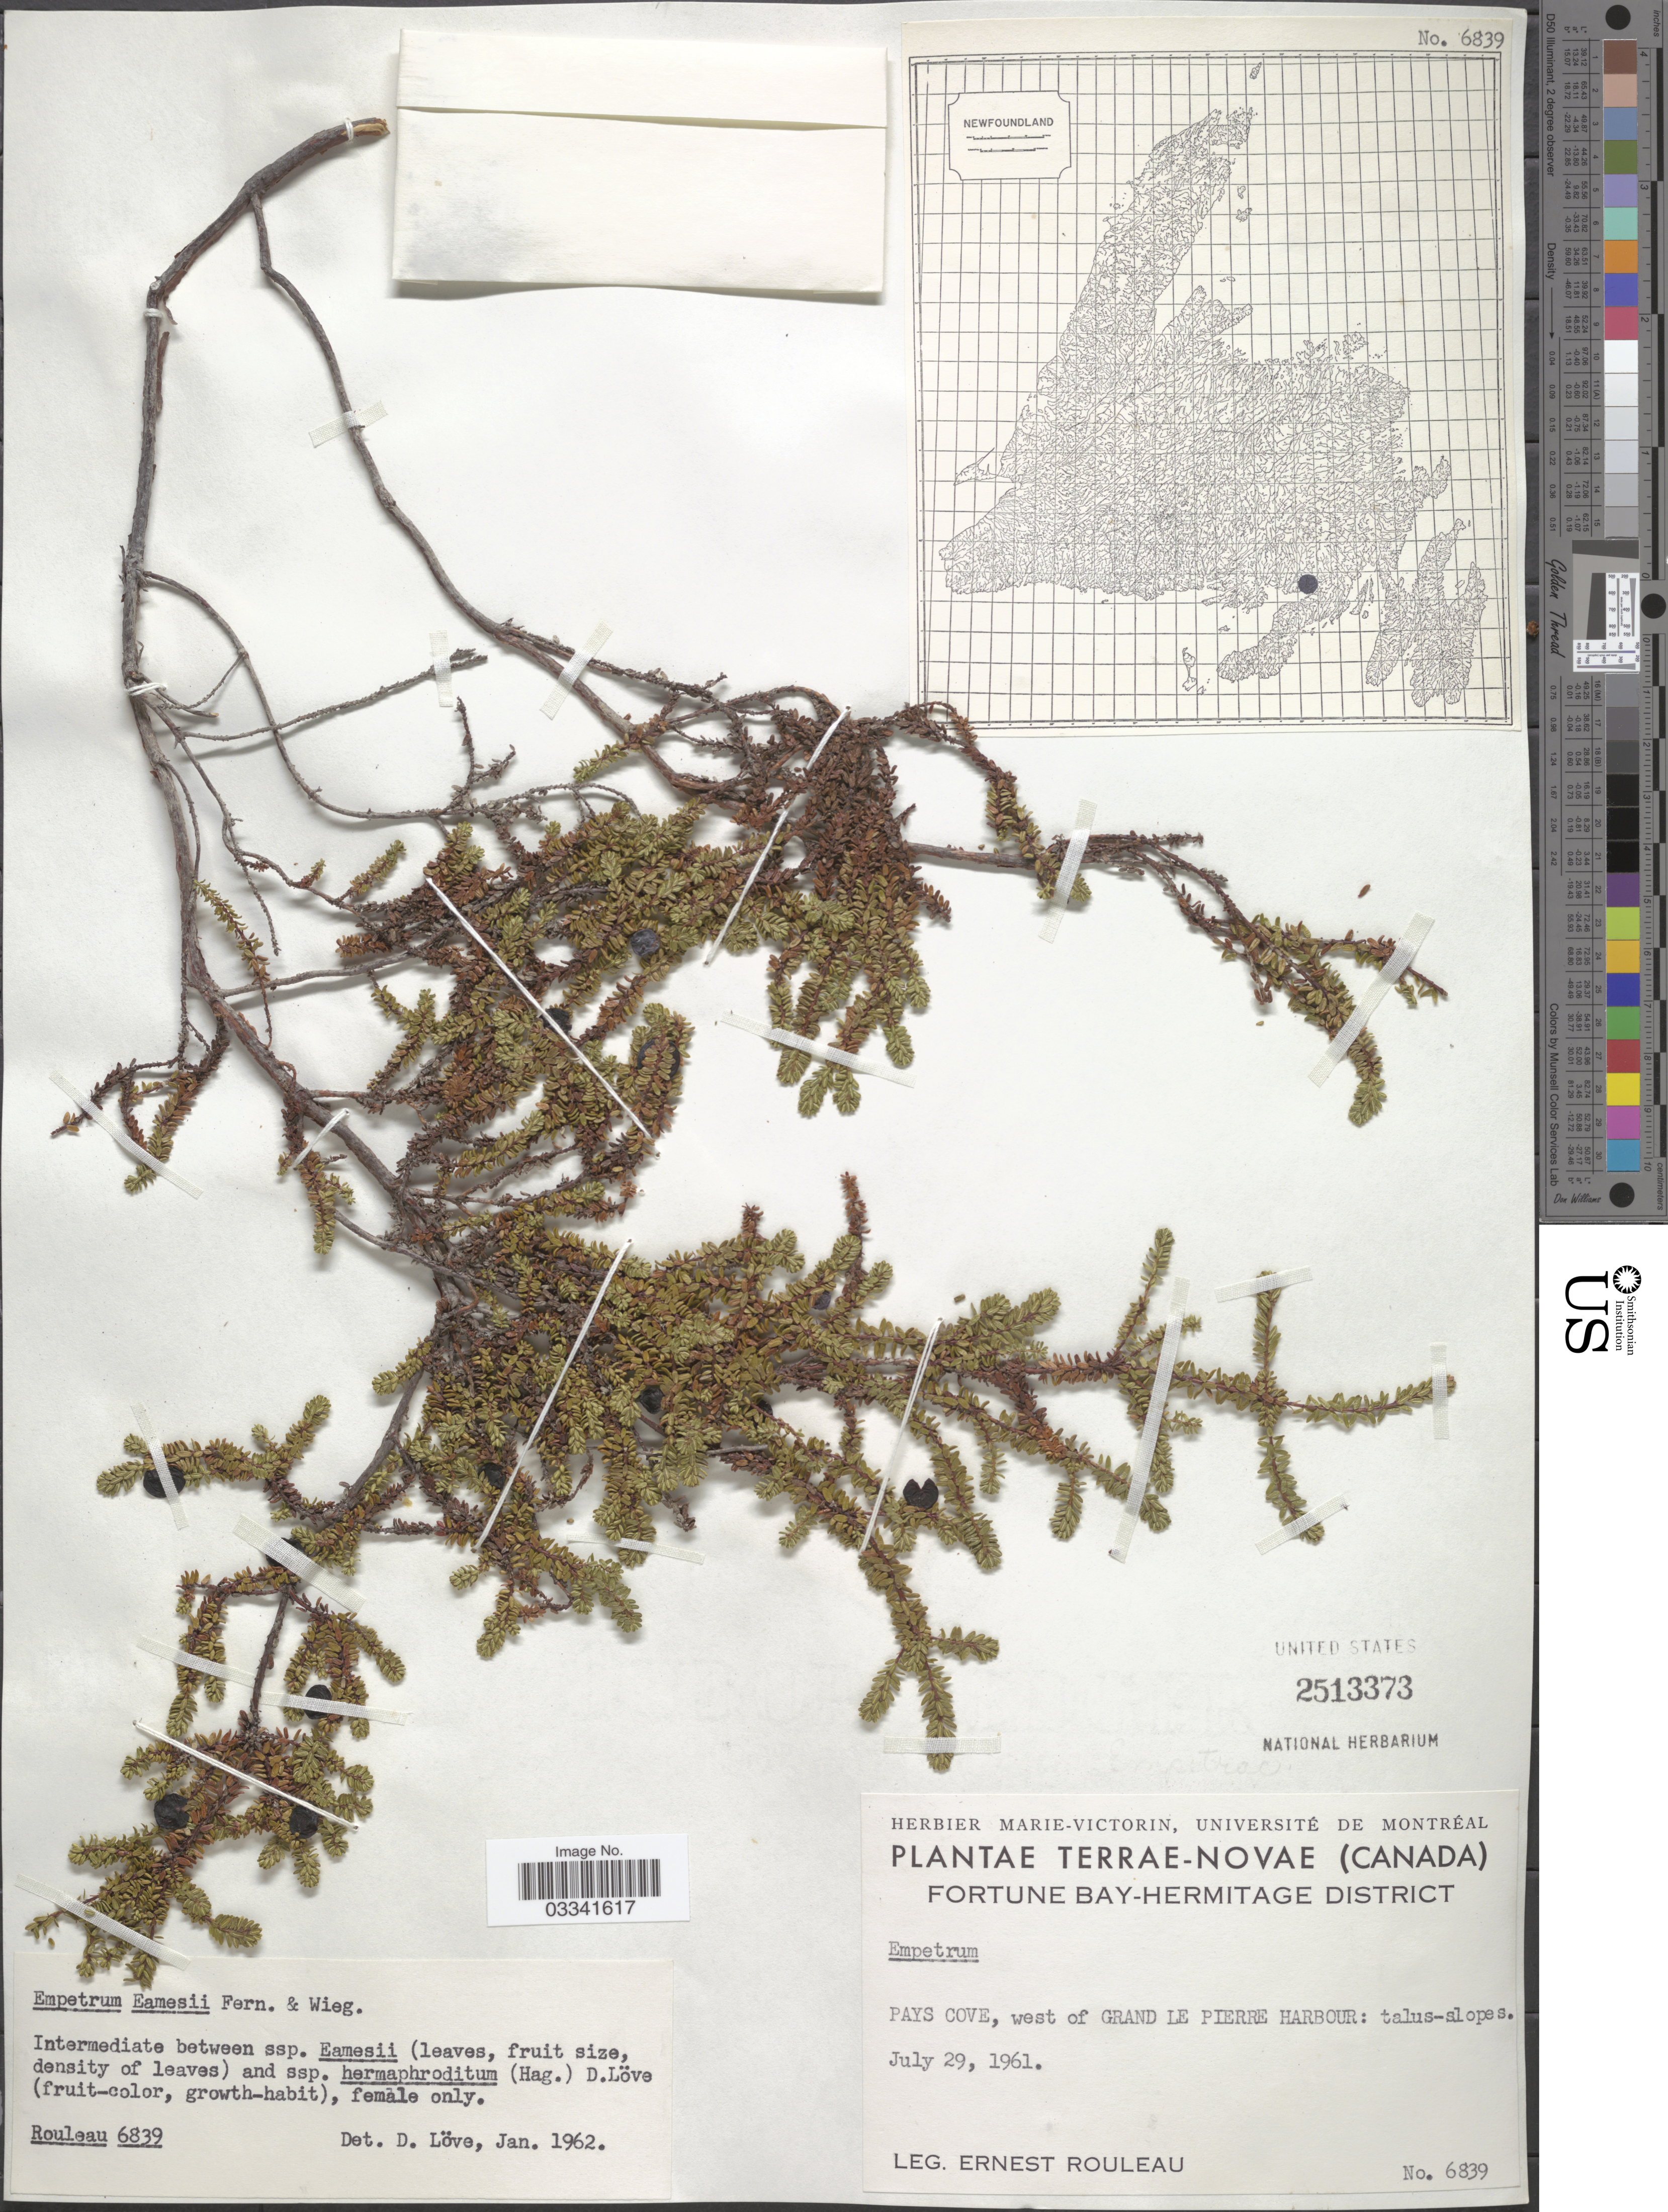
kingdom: Plantae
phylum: Tracheophyta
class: Magnoliopsida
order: Ericales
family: Ericaceae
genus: Empetrum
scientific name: Empetrum eamesii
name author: Fernald & Wiegand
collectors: J. Rouleau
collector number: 6839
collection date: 1961-07-29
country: Canada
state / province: Newfoundland and Labrador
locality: Terrae - Novae. Fortune Bay-Hermitage District. Pays Cove, west of Grand Le Pierre Harbour.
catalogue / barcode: US 2513373